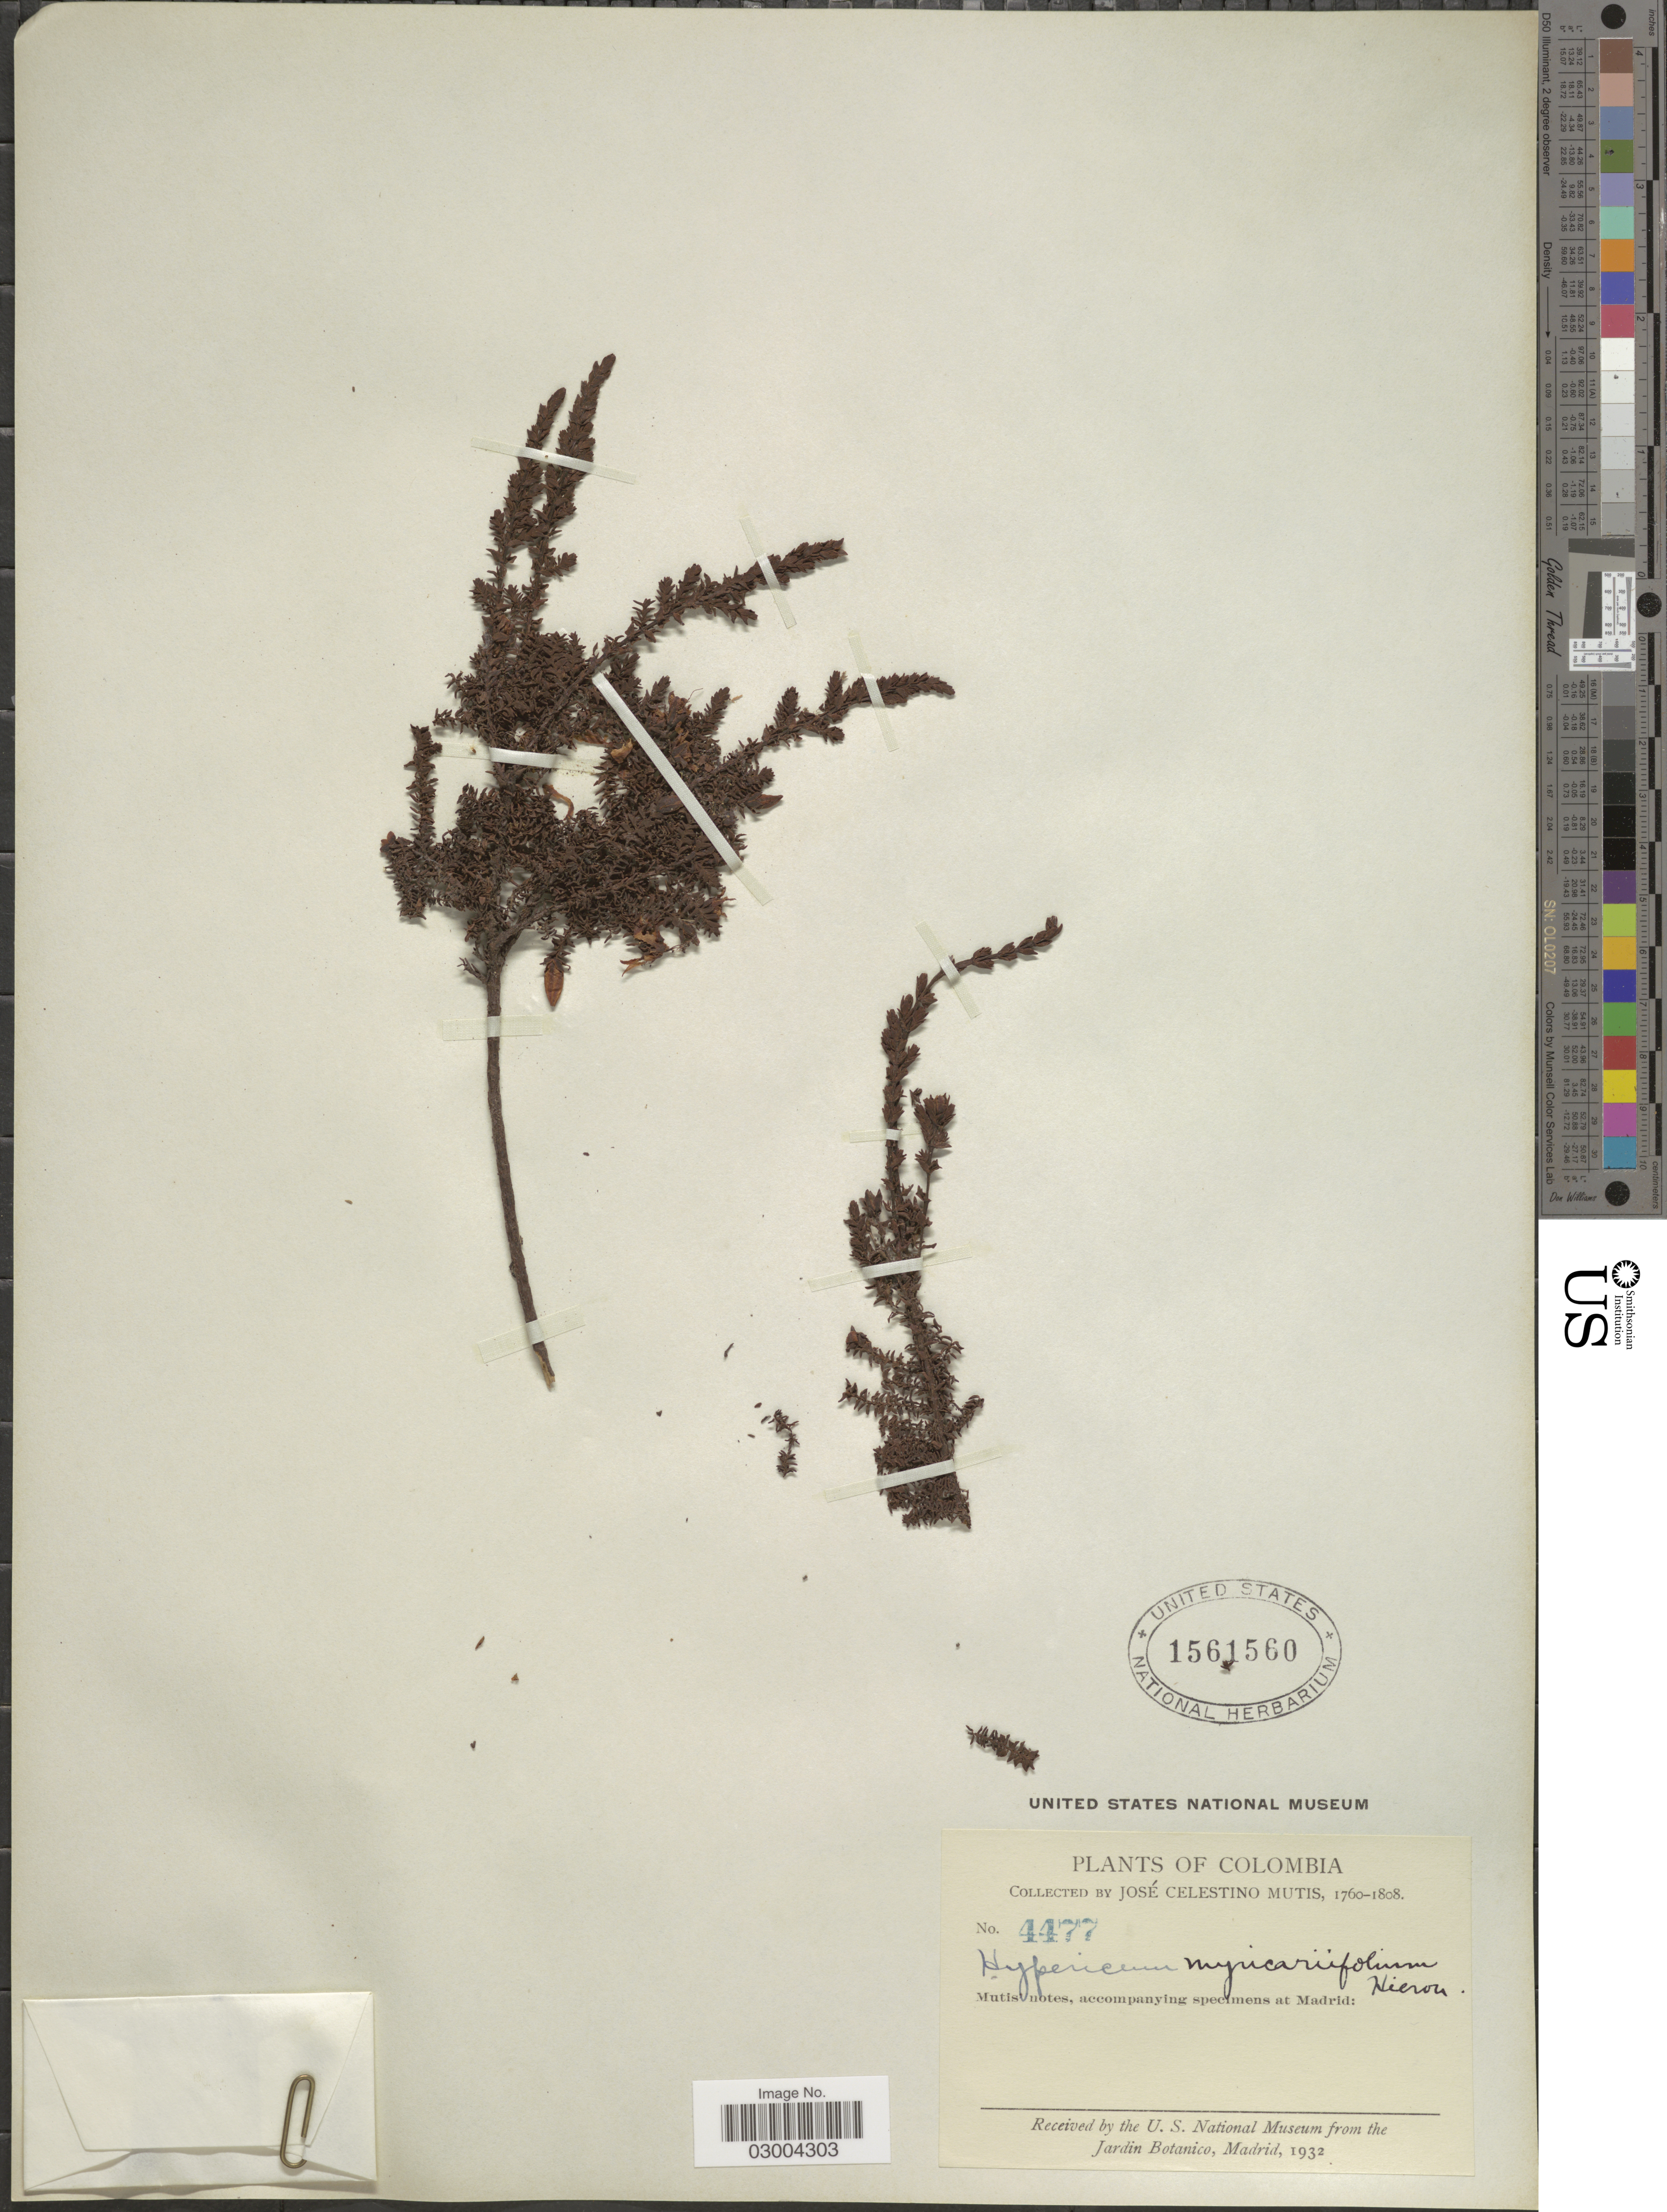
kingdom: Plantae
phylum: Tracheophyta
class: Magnoliopsida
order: Malpighiales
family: Hypericaceae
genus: Hypericum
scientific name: Hypericum myricariifolium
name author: Hieron.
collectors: J. C. B. Mutis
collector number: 4477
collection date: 1760/1808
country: Colombia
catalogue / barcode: US 1561560